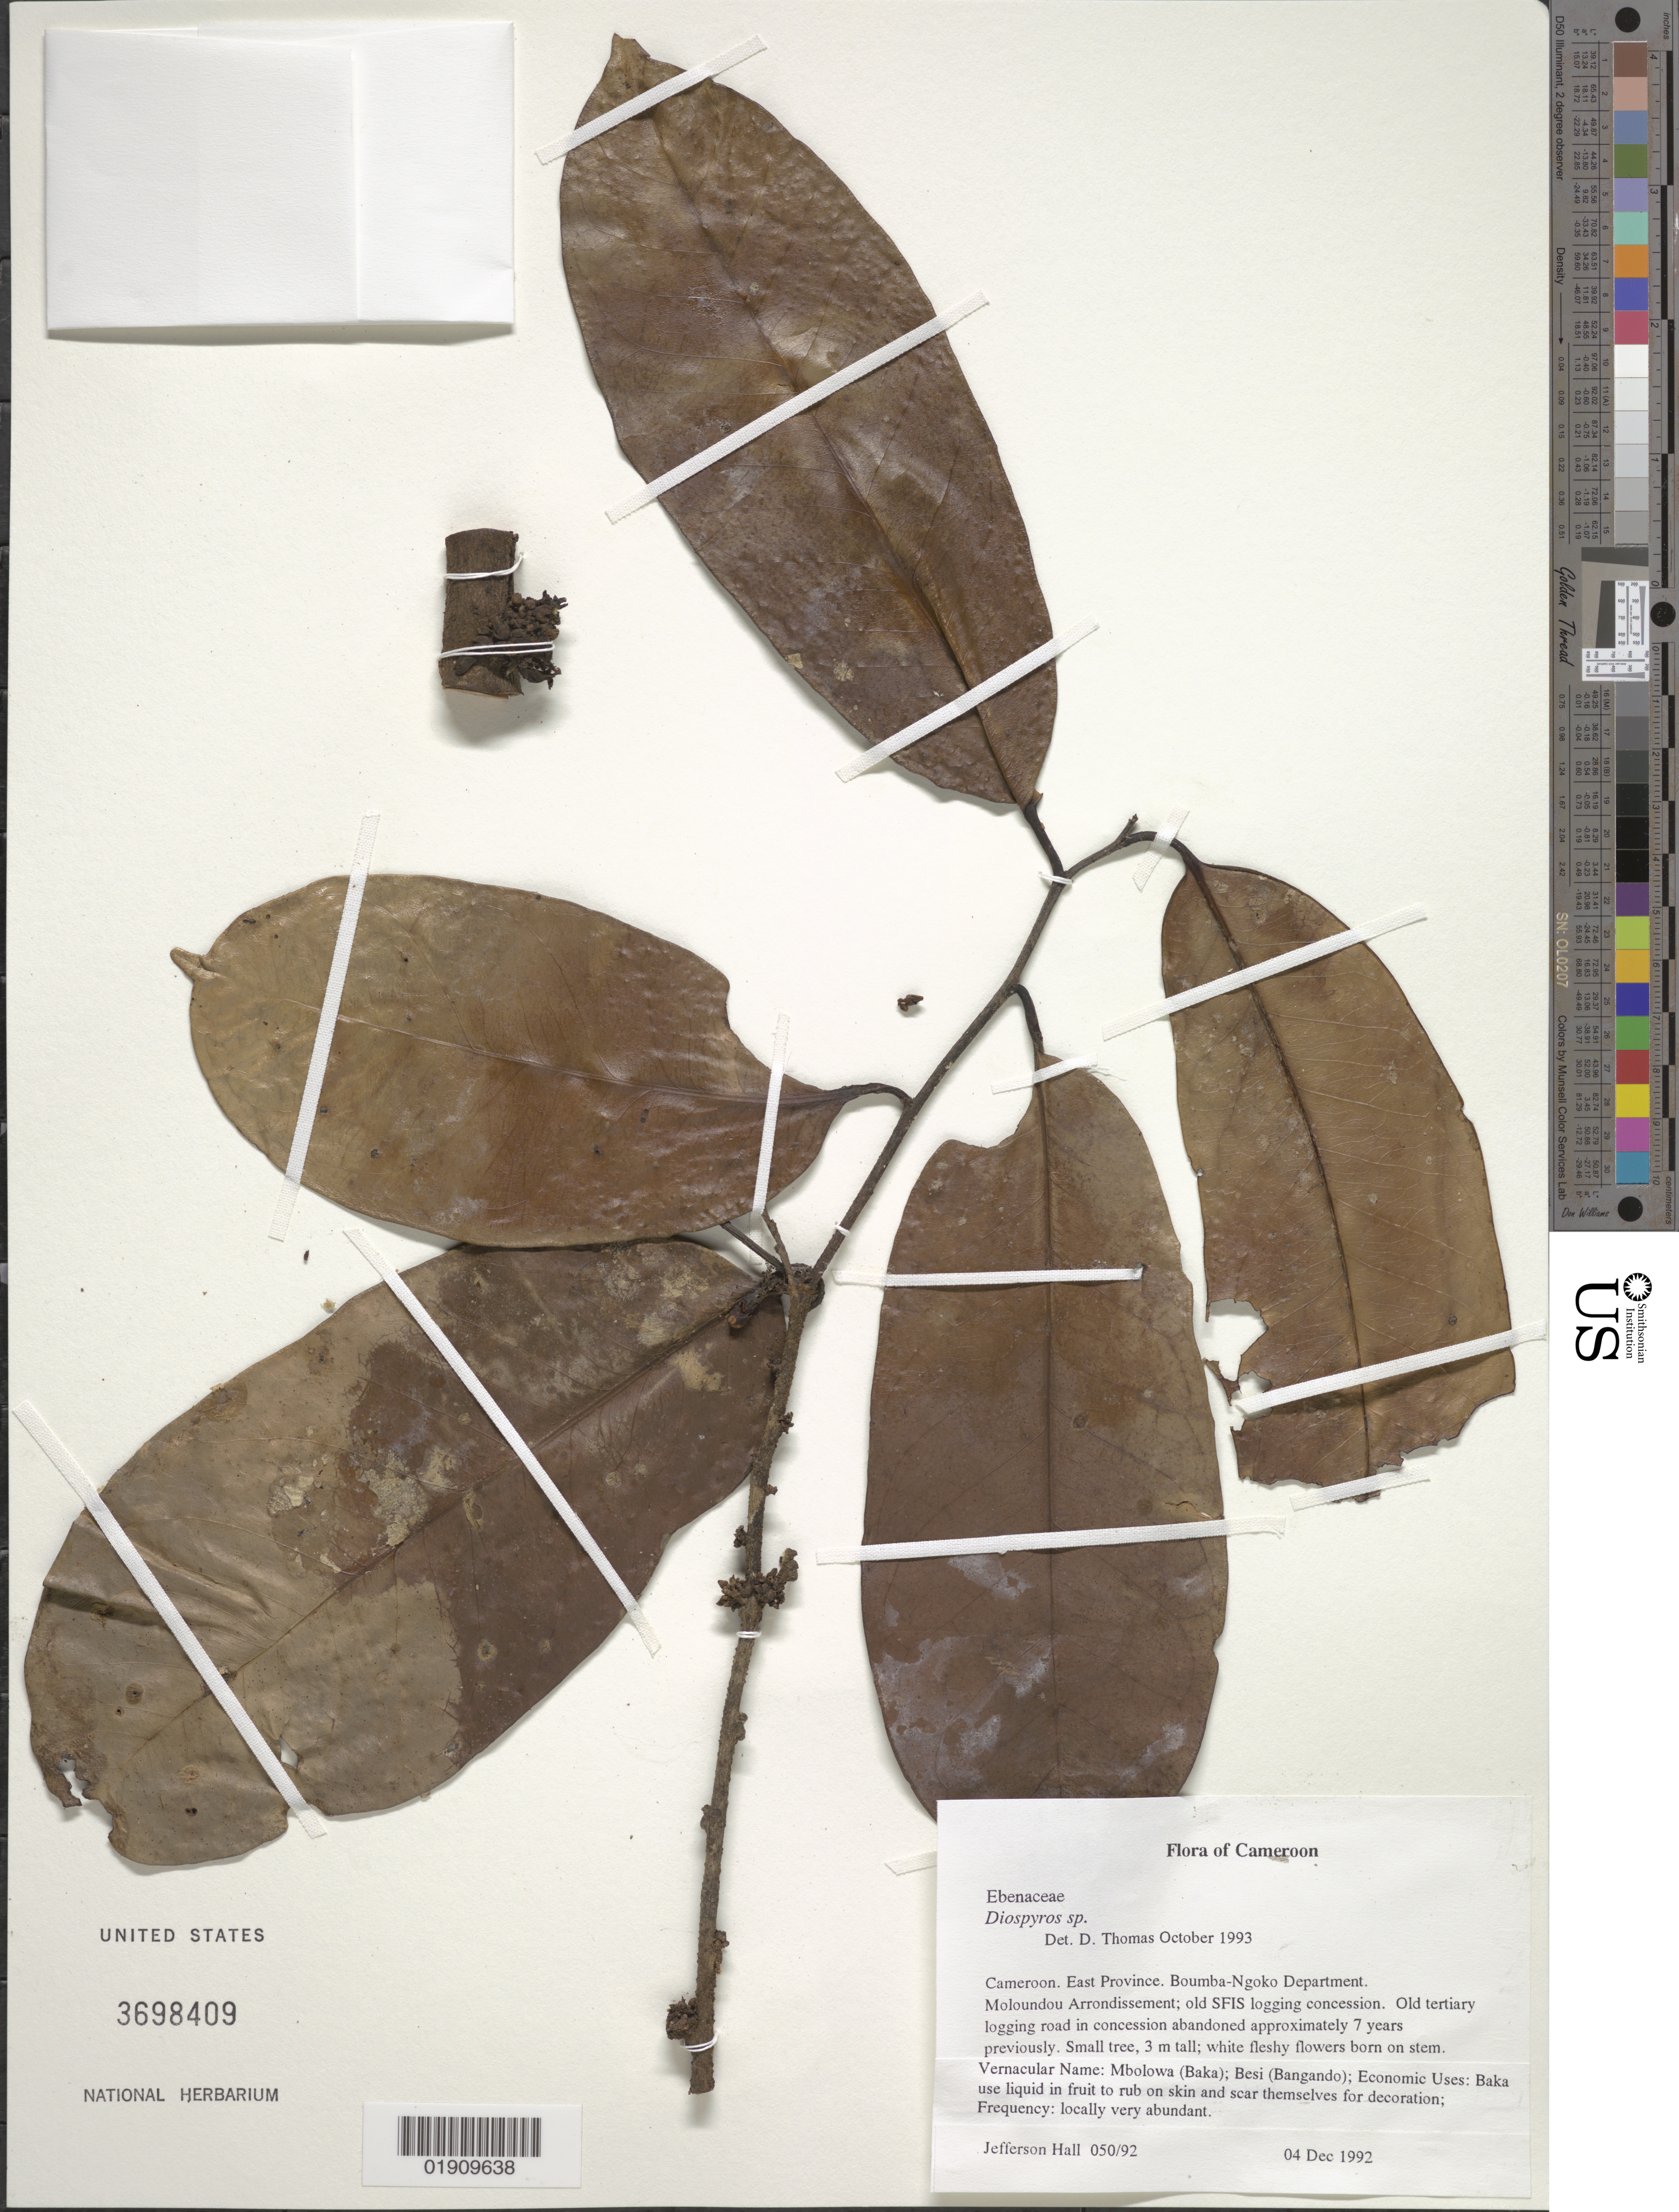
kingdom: Plantae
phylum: Tracheophyta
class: Magnoliopsida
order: Ericales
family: Ebenaceae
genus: Diospyros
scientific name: Diospyros sp.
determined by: Thomas, D.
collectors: J. Hall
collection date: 1992-12-04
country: Cameroon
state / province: Est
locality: Boumba-Ngoko Department. Boumba-Ngoko Department. Moloundou Arroundissement; old SFIS logging concession.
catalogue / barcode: US 3698409